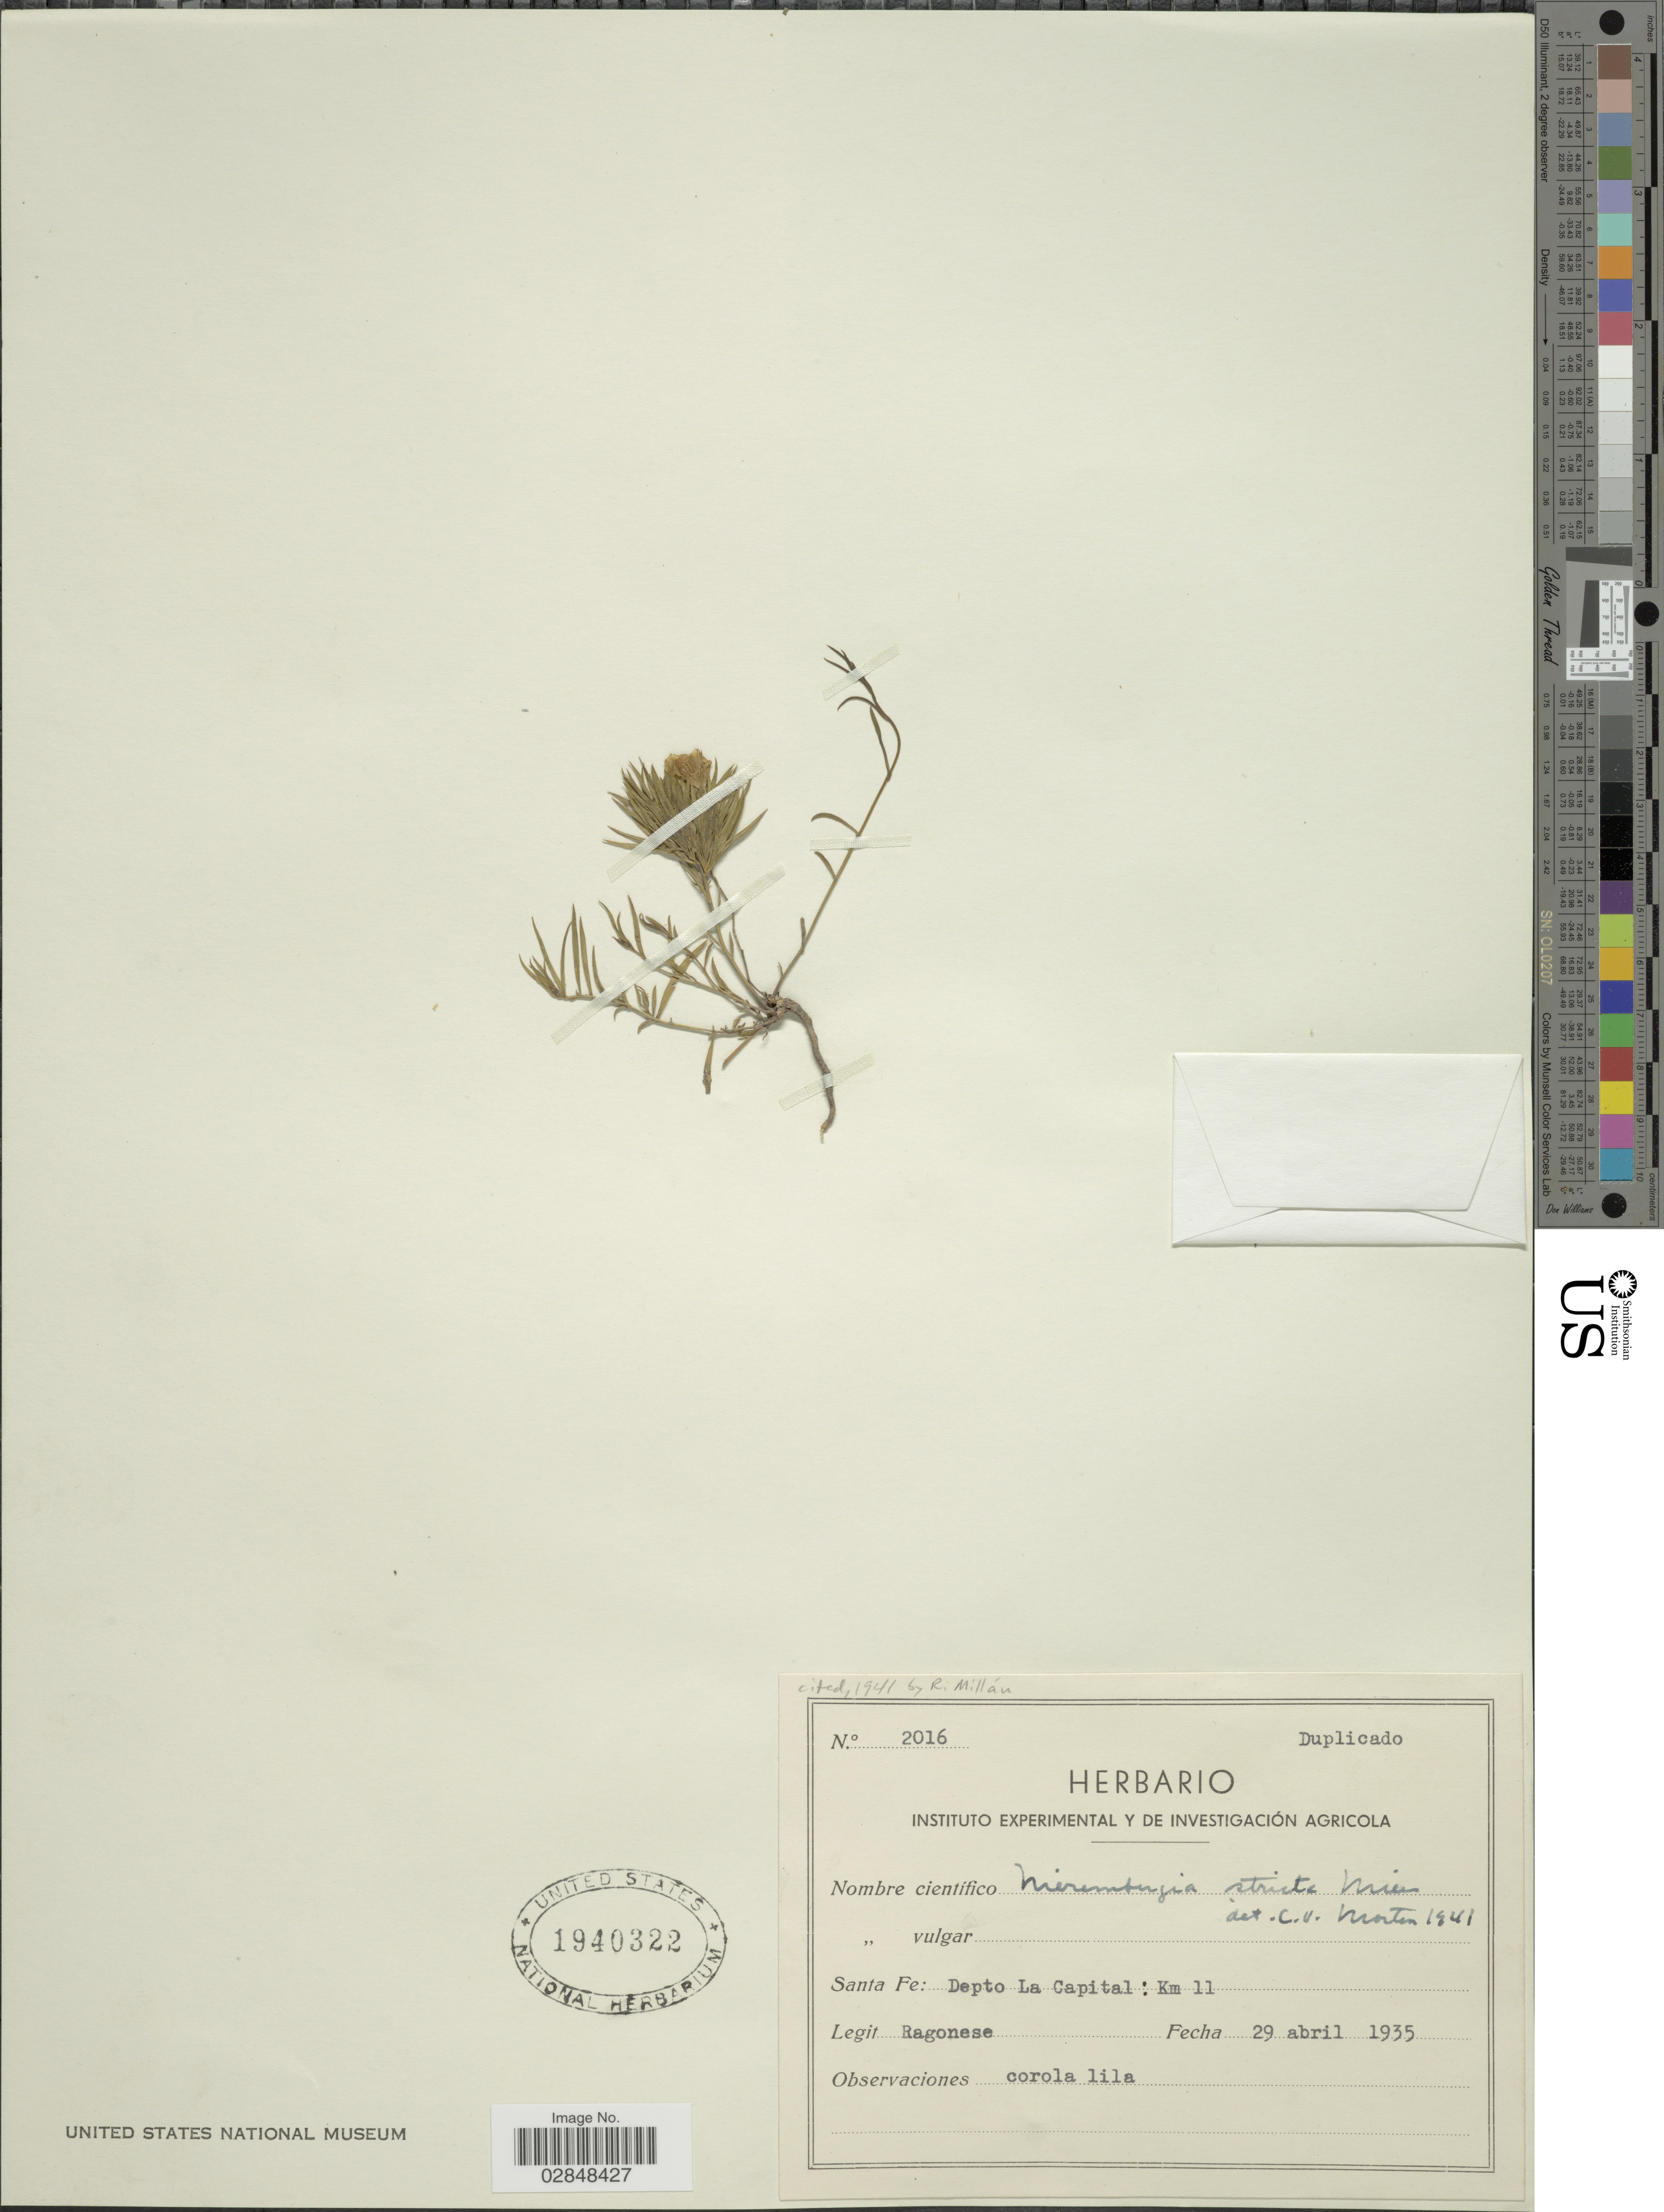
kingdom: Plantae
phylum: Tracheophyta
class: Magnoliopsida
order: Solanales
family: Solanaceae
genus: Nierembergia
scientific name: Nierembergia stricta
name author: Miers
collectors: Ragonese, --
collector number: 2016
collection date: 1935-04-29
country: Argentina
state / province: Santa Fe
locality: Depto La Capital: Km 11.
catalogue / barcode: US 1940322